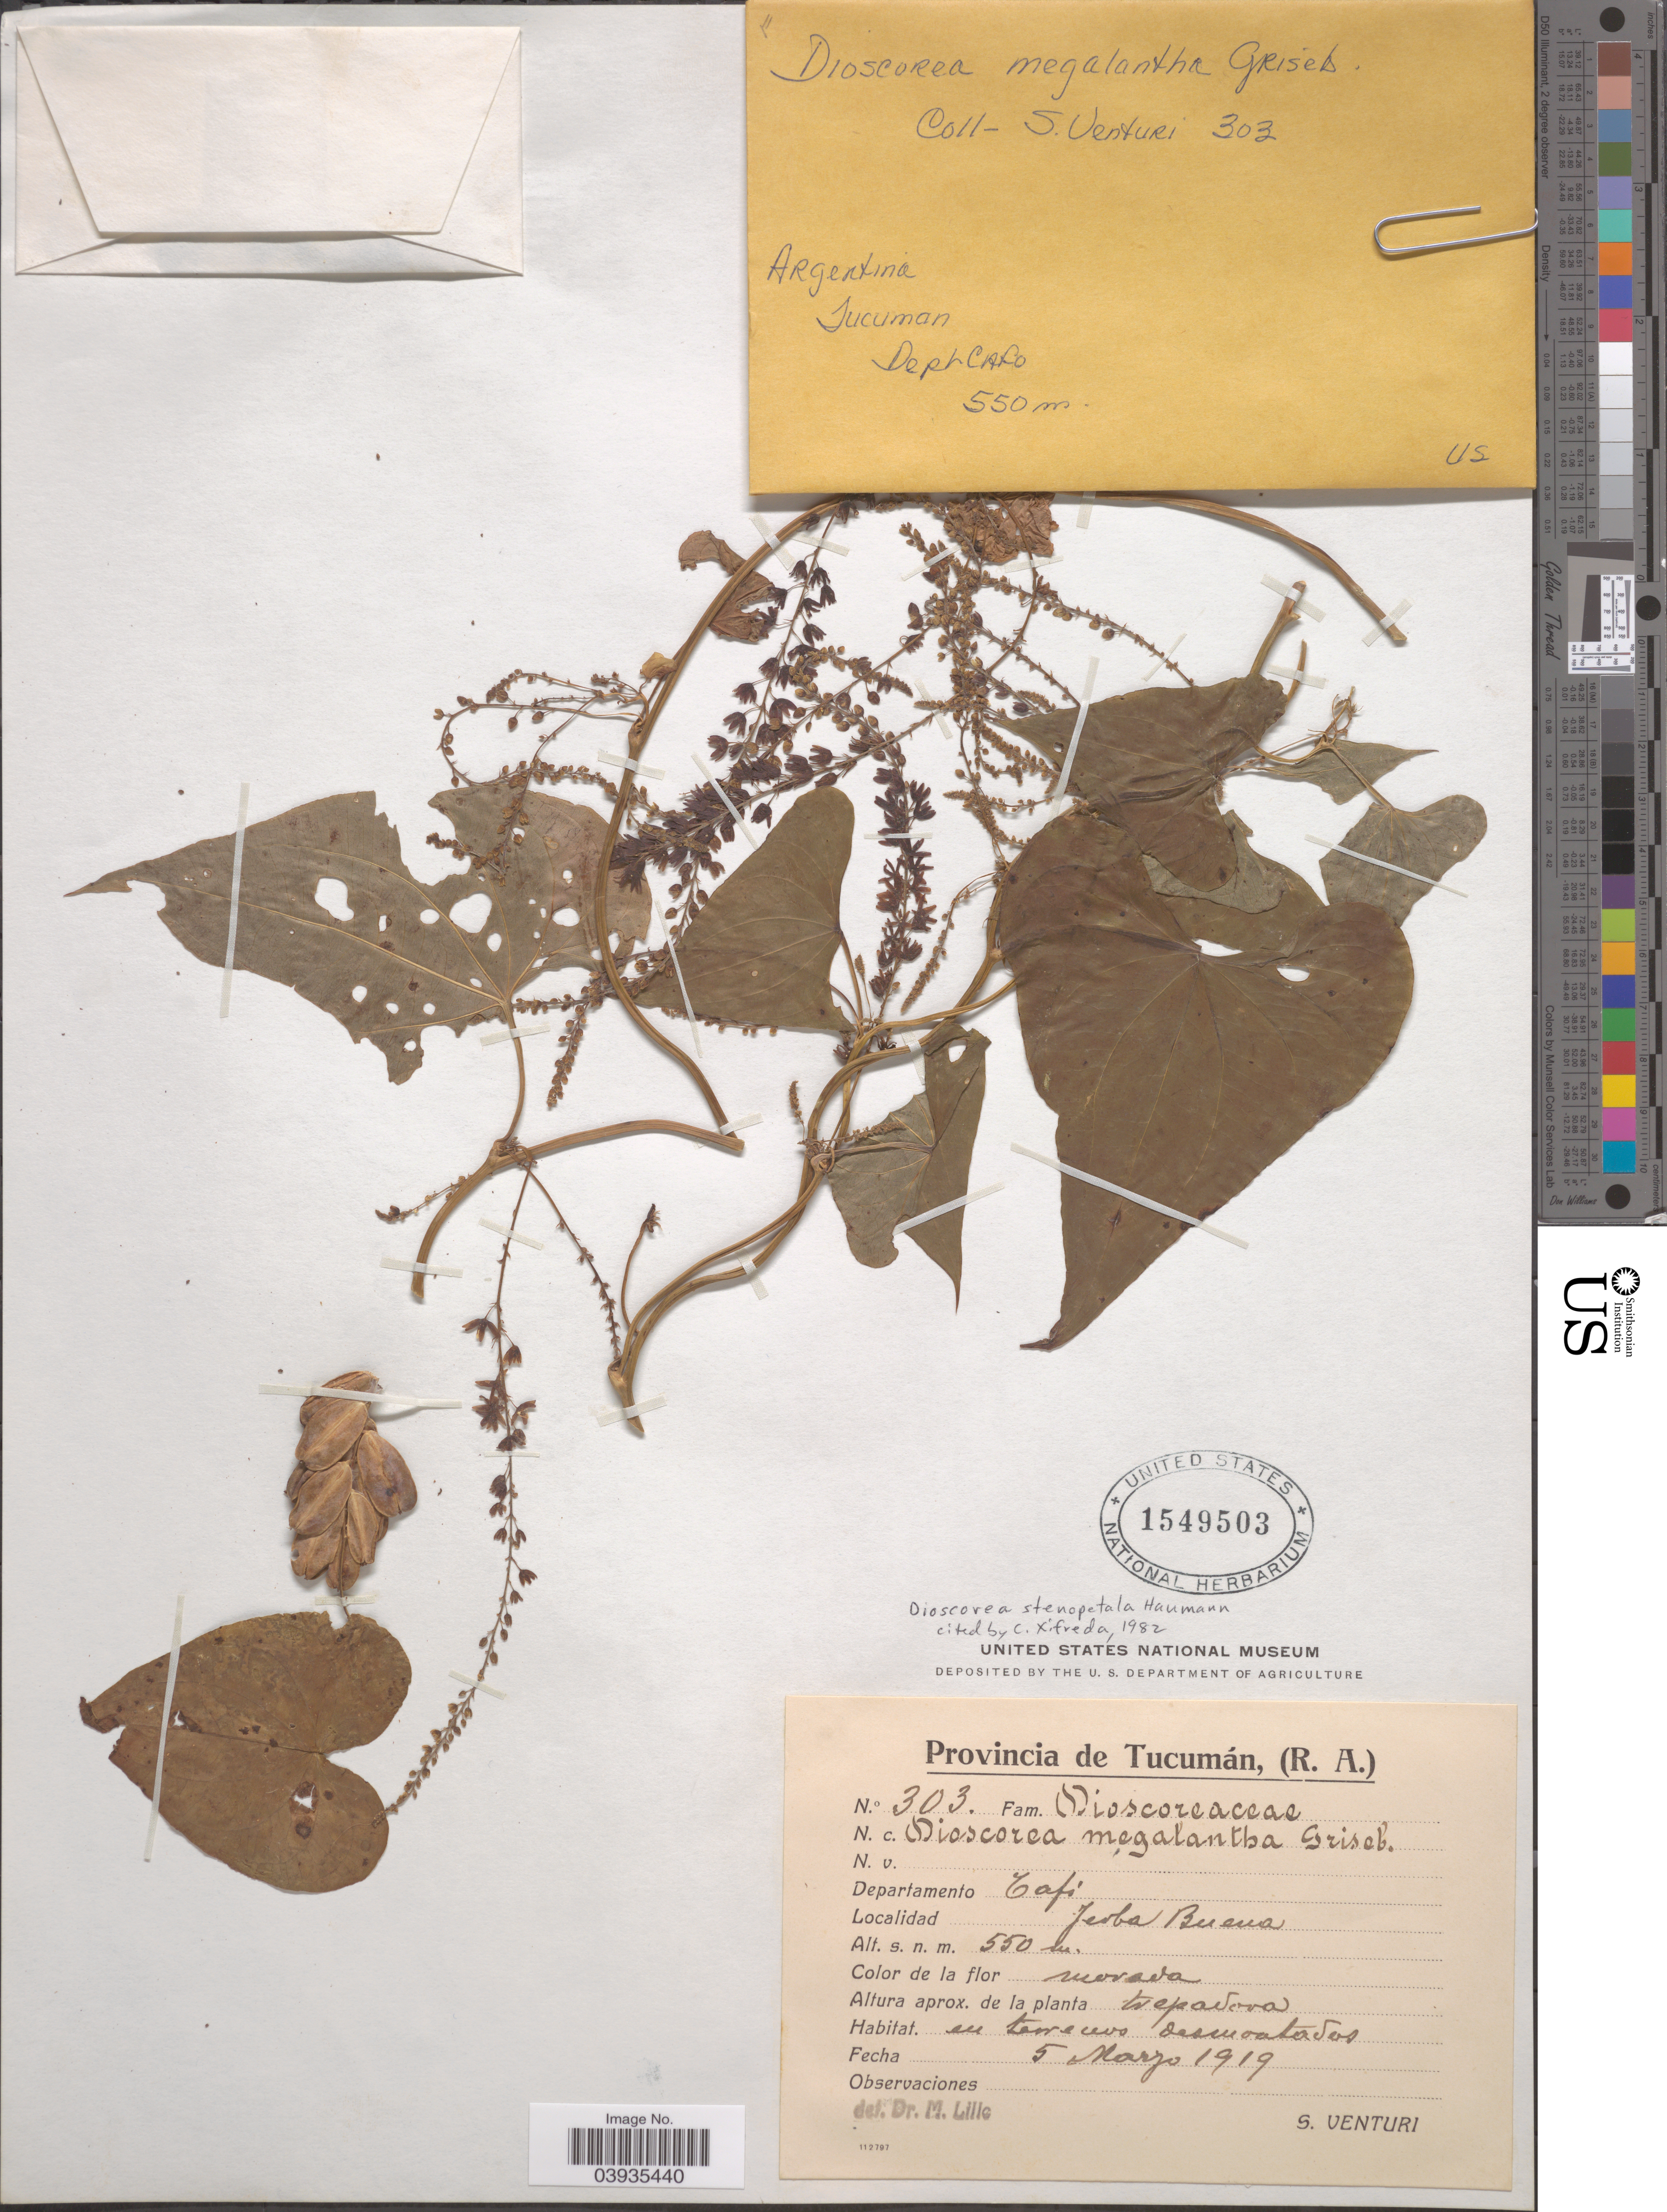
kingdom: Plantae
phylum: Tracheophyta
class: Liliopsida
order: Dioscoreales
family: Dioscoreaceae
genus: Dioscorea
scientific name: Dioscorea stenopetala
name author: Hauman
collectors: S. Venturi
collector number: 303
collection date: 1919-03-05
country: Argentina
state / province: Tucuman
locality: Departamento Tafi. Yerba Buena.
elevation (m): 550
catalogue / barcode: US 1549503